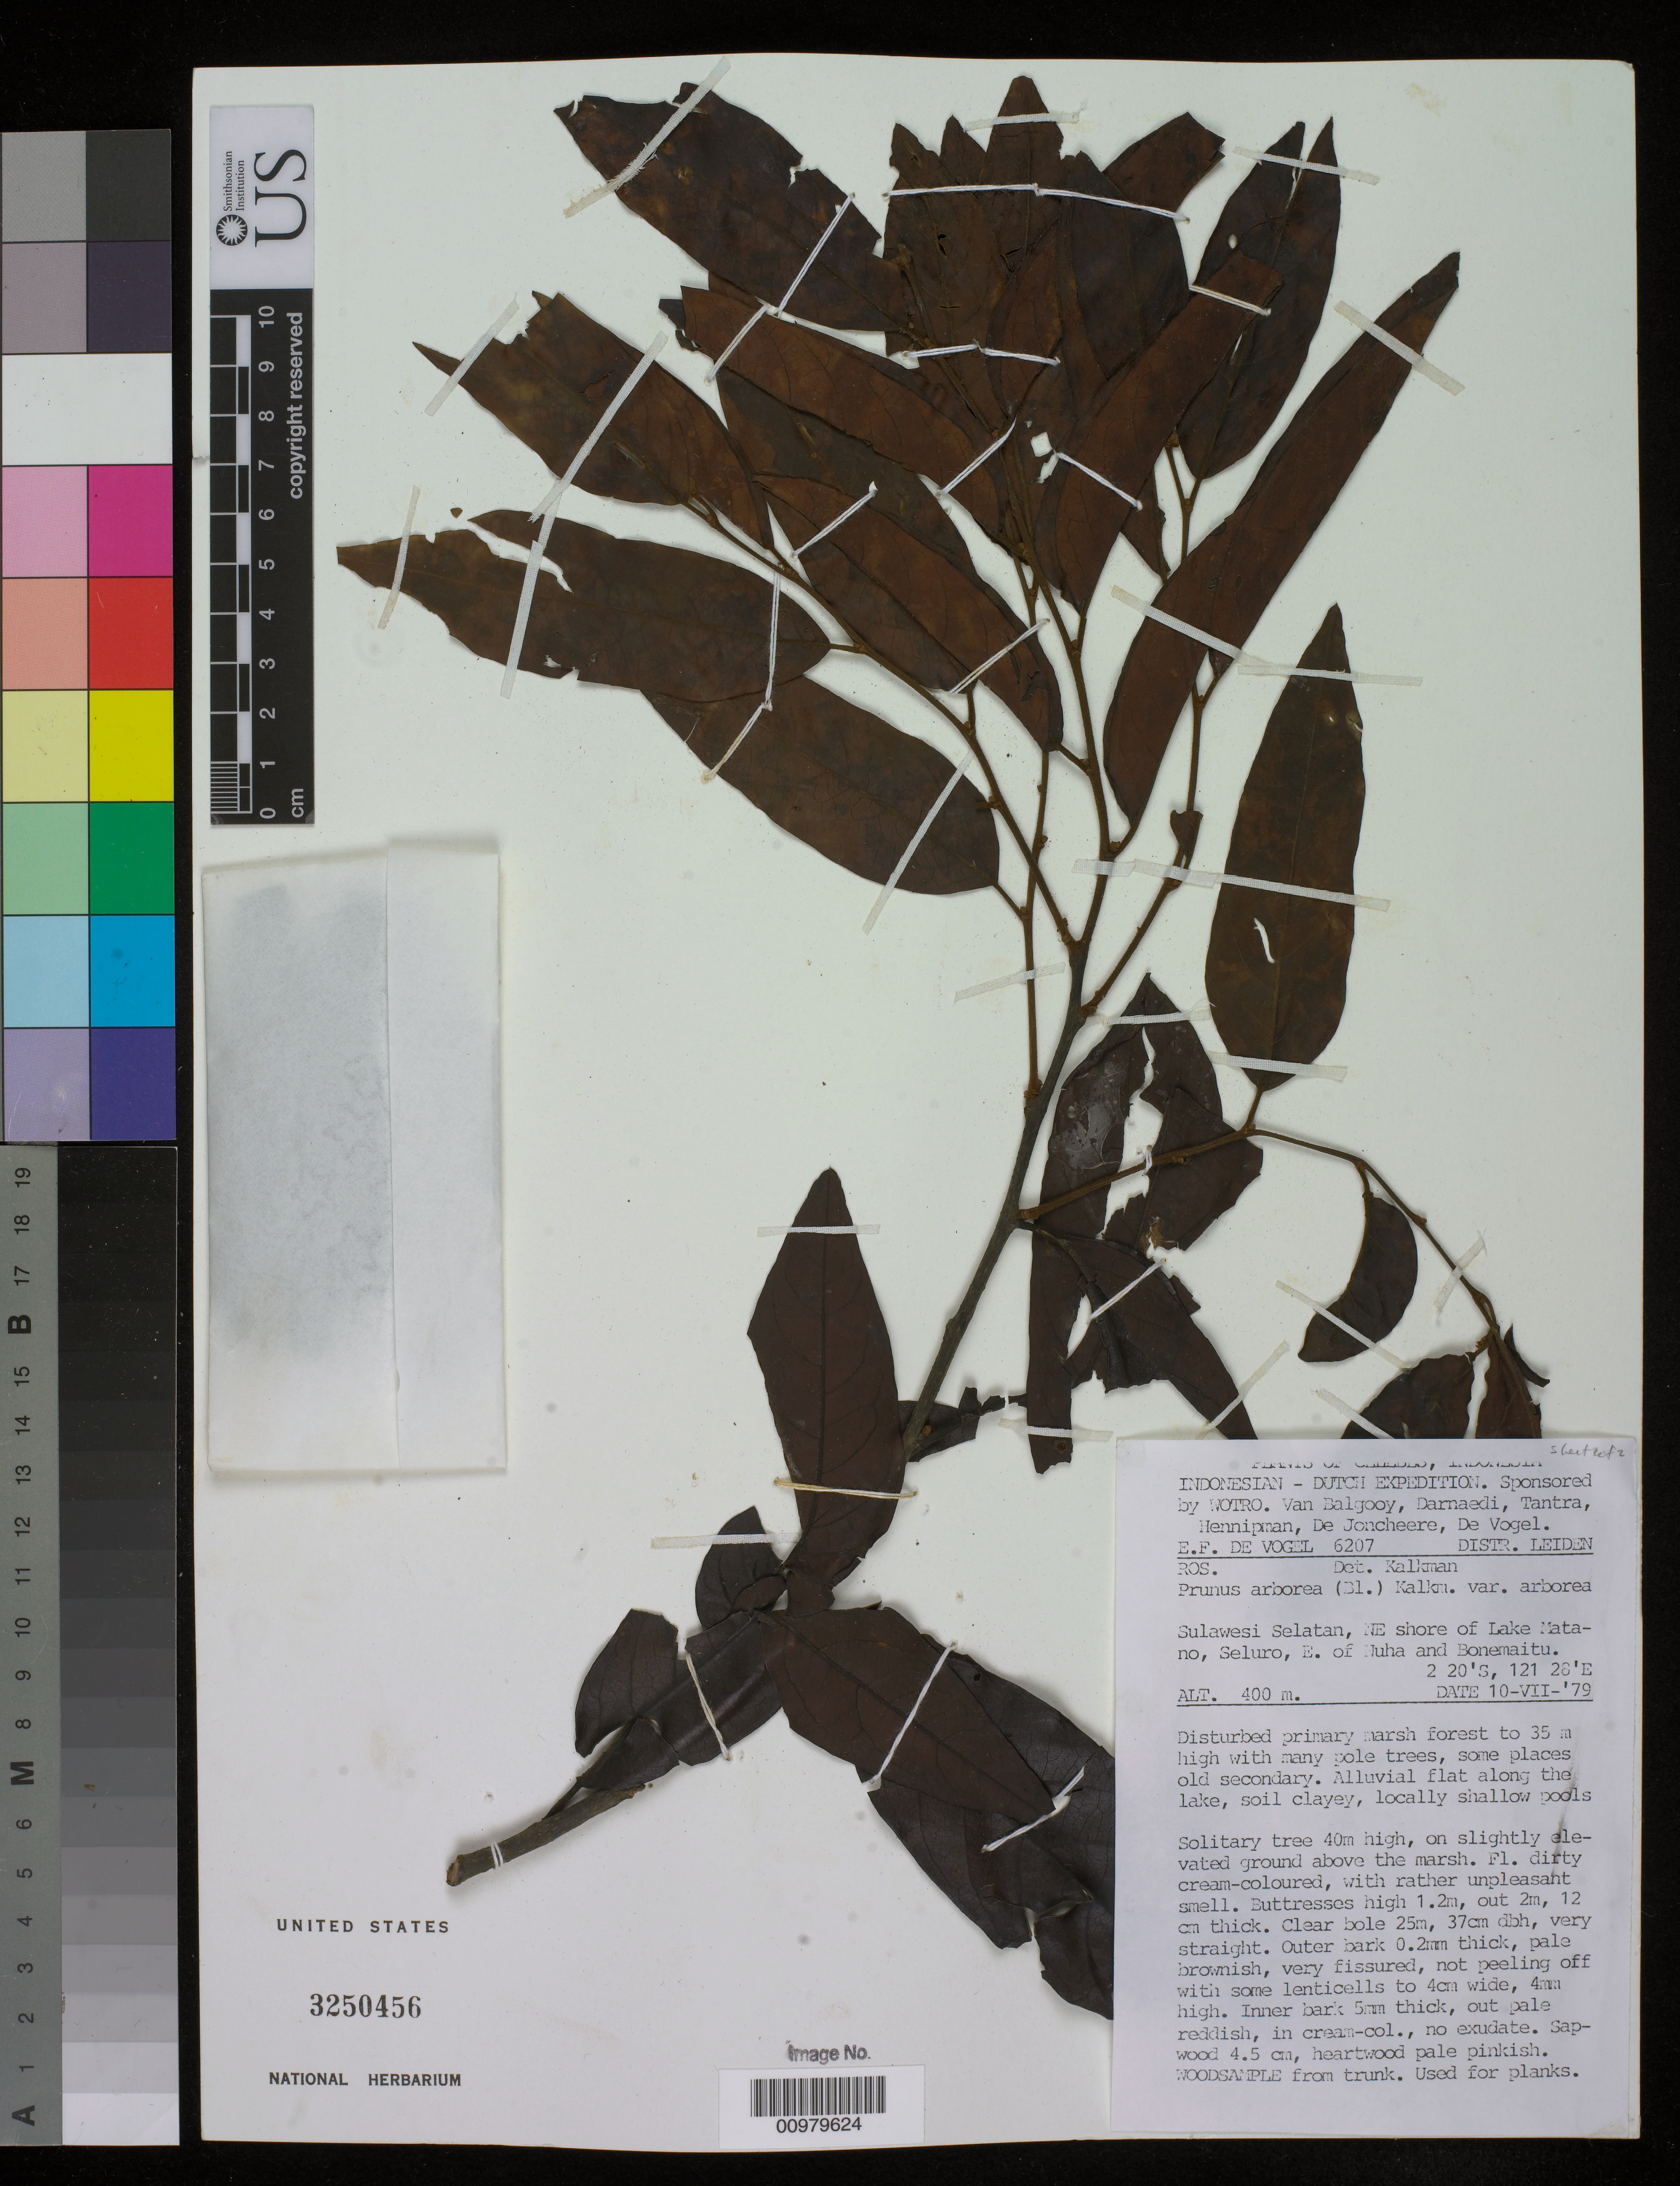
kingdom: Plantae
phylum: Tracheophyta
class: Magnoliopsida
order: Rosales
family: Rosaceae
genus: Prunus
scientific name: Prunus arborea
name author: (Blume) Kalkman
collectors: E. F. de Vogel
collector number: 6207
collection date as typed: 10 Jul 1979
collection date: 1979-07-10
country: Indonesia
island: Sulawesi [Celebes]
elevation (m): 400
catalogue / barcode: US 3250456